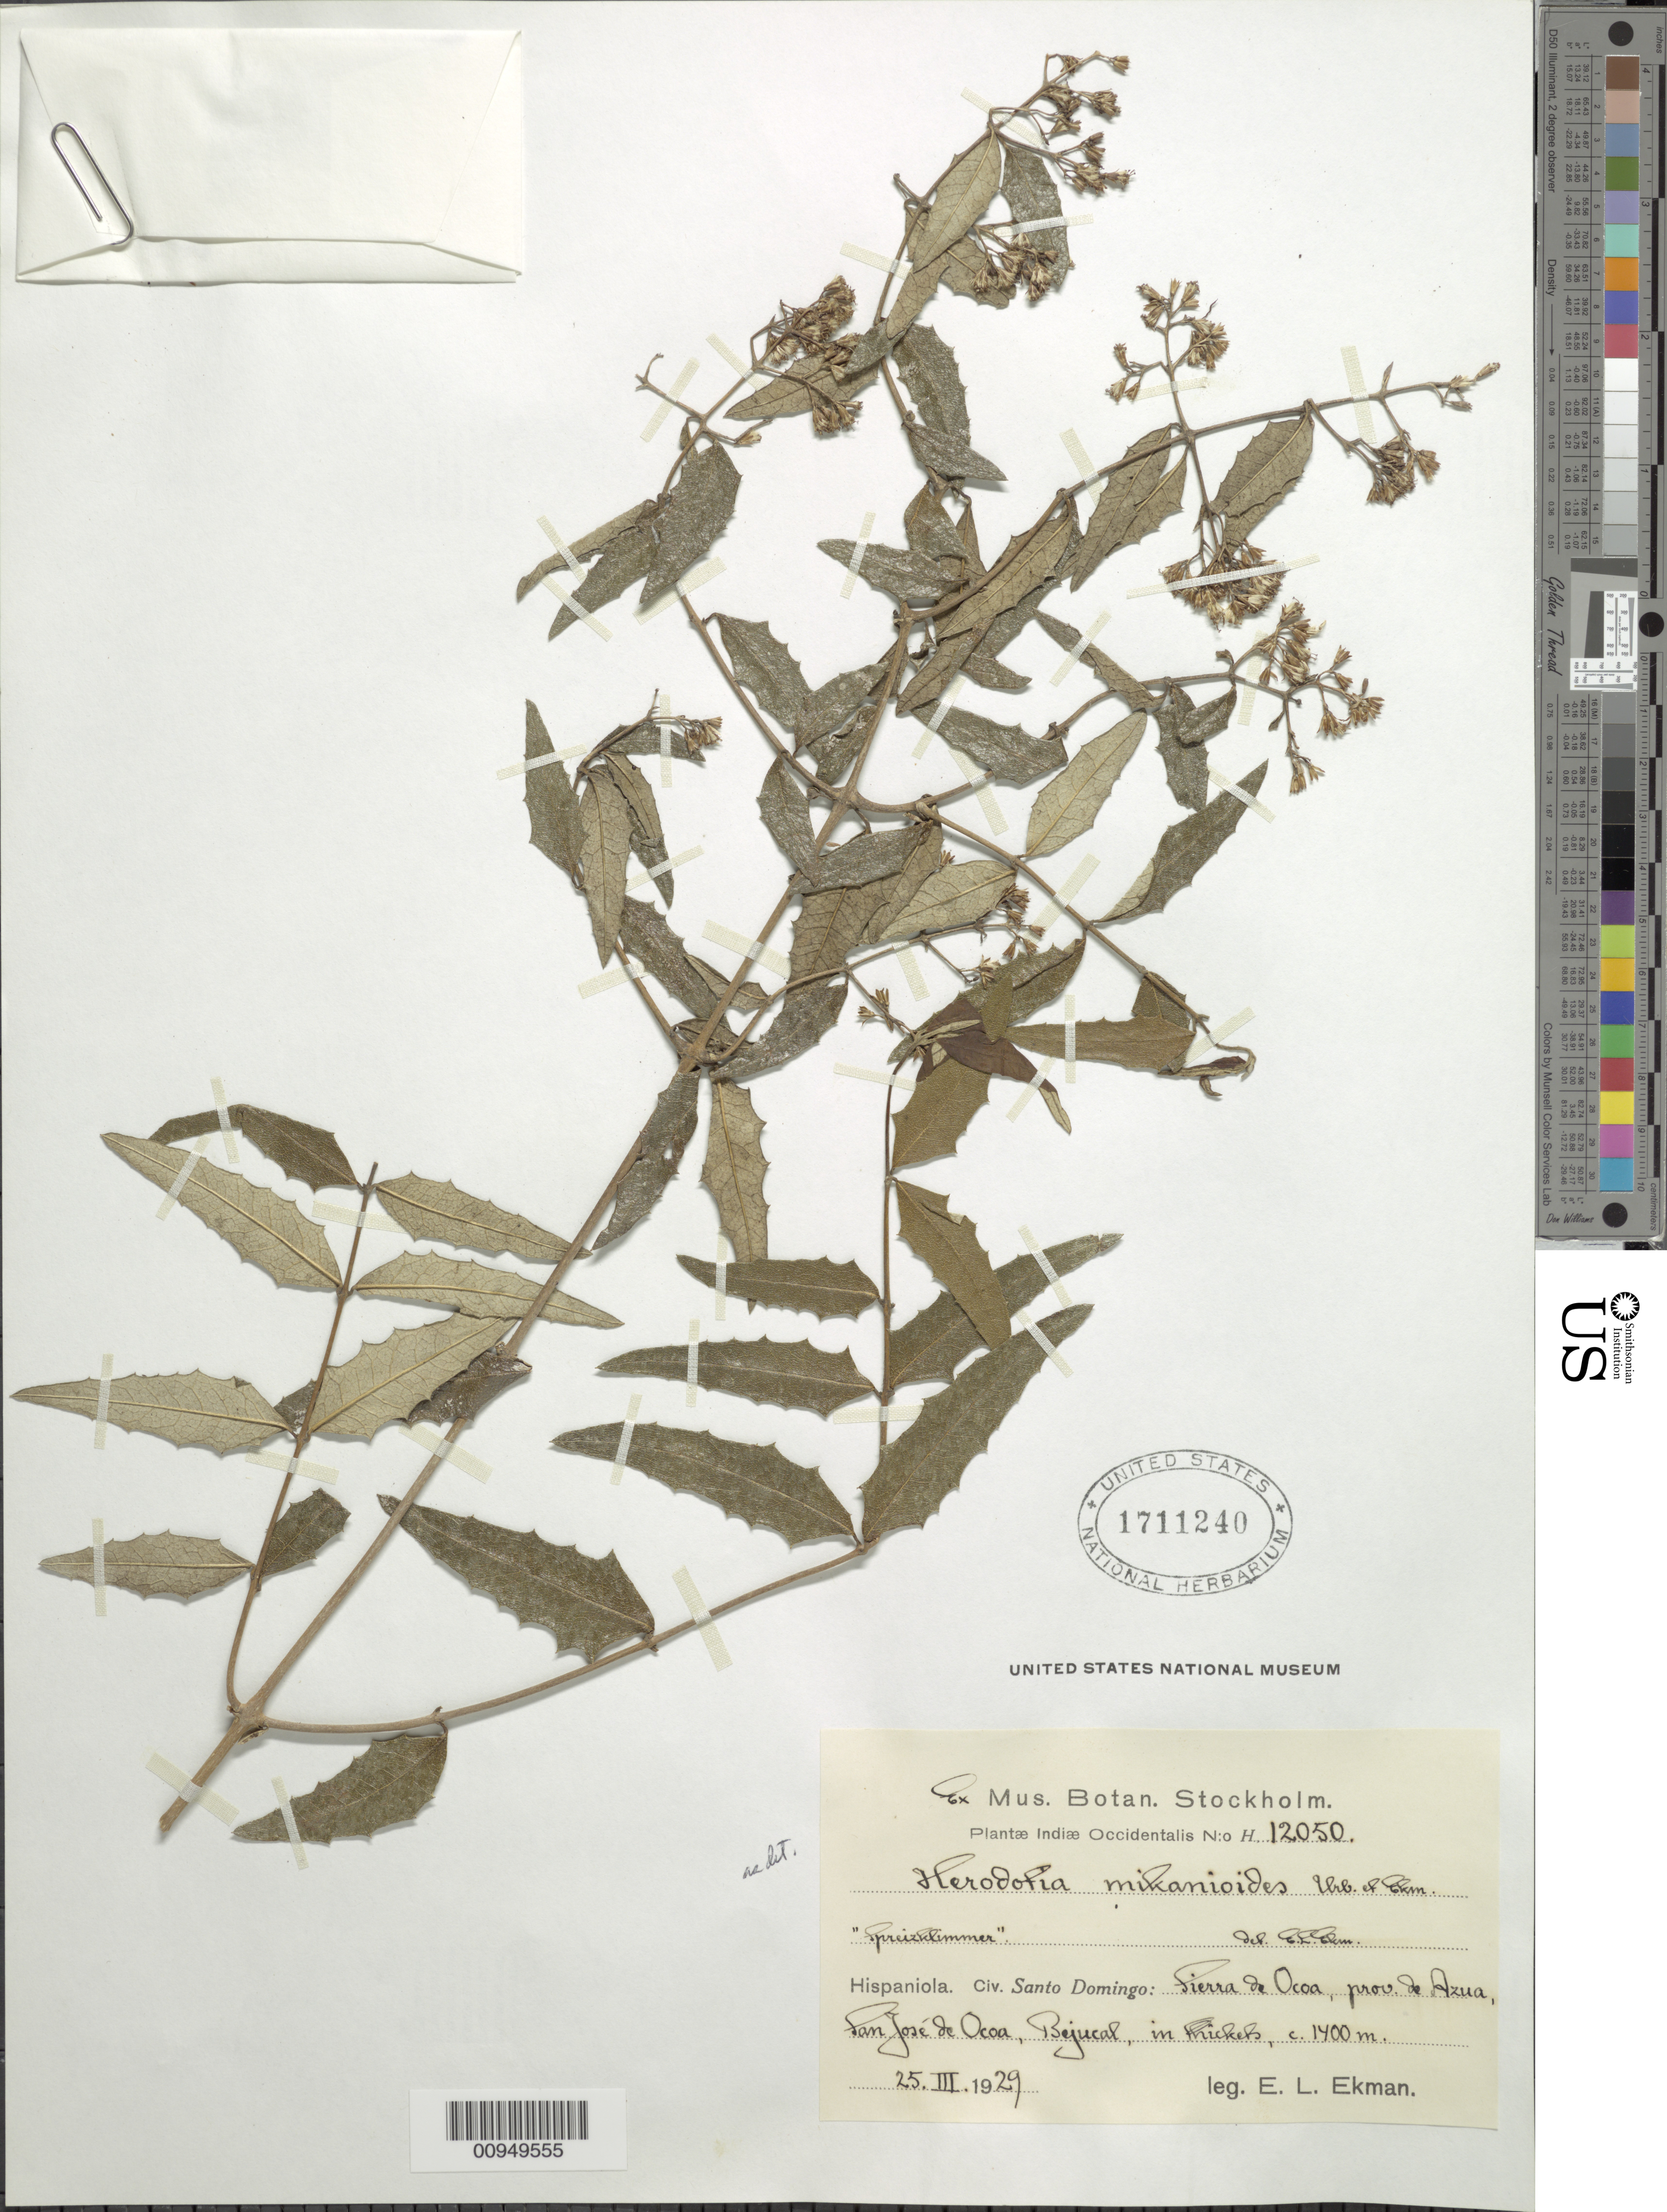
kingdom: Plantae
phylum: Tracheophyta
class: Magnoliopsida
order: Asterales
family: Asteraceae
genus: Ekmaniopappus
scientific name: Ekmaniopappus mikanioides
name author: (Urb. & Ekman) Borhidi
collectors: E. L. Ekman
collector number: H 12050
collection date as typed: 25 Mar 1929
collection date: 1929-03-25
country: Dominican Republic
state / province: Azua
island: Hispaniola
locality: Sierra de Ocoa, San José de Ocoa, Bejucal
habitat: In thickets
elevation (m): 1400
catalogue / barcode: US 1711240